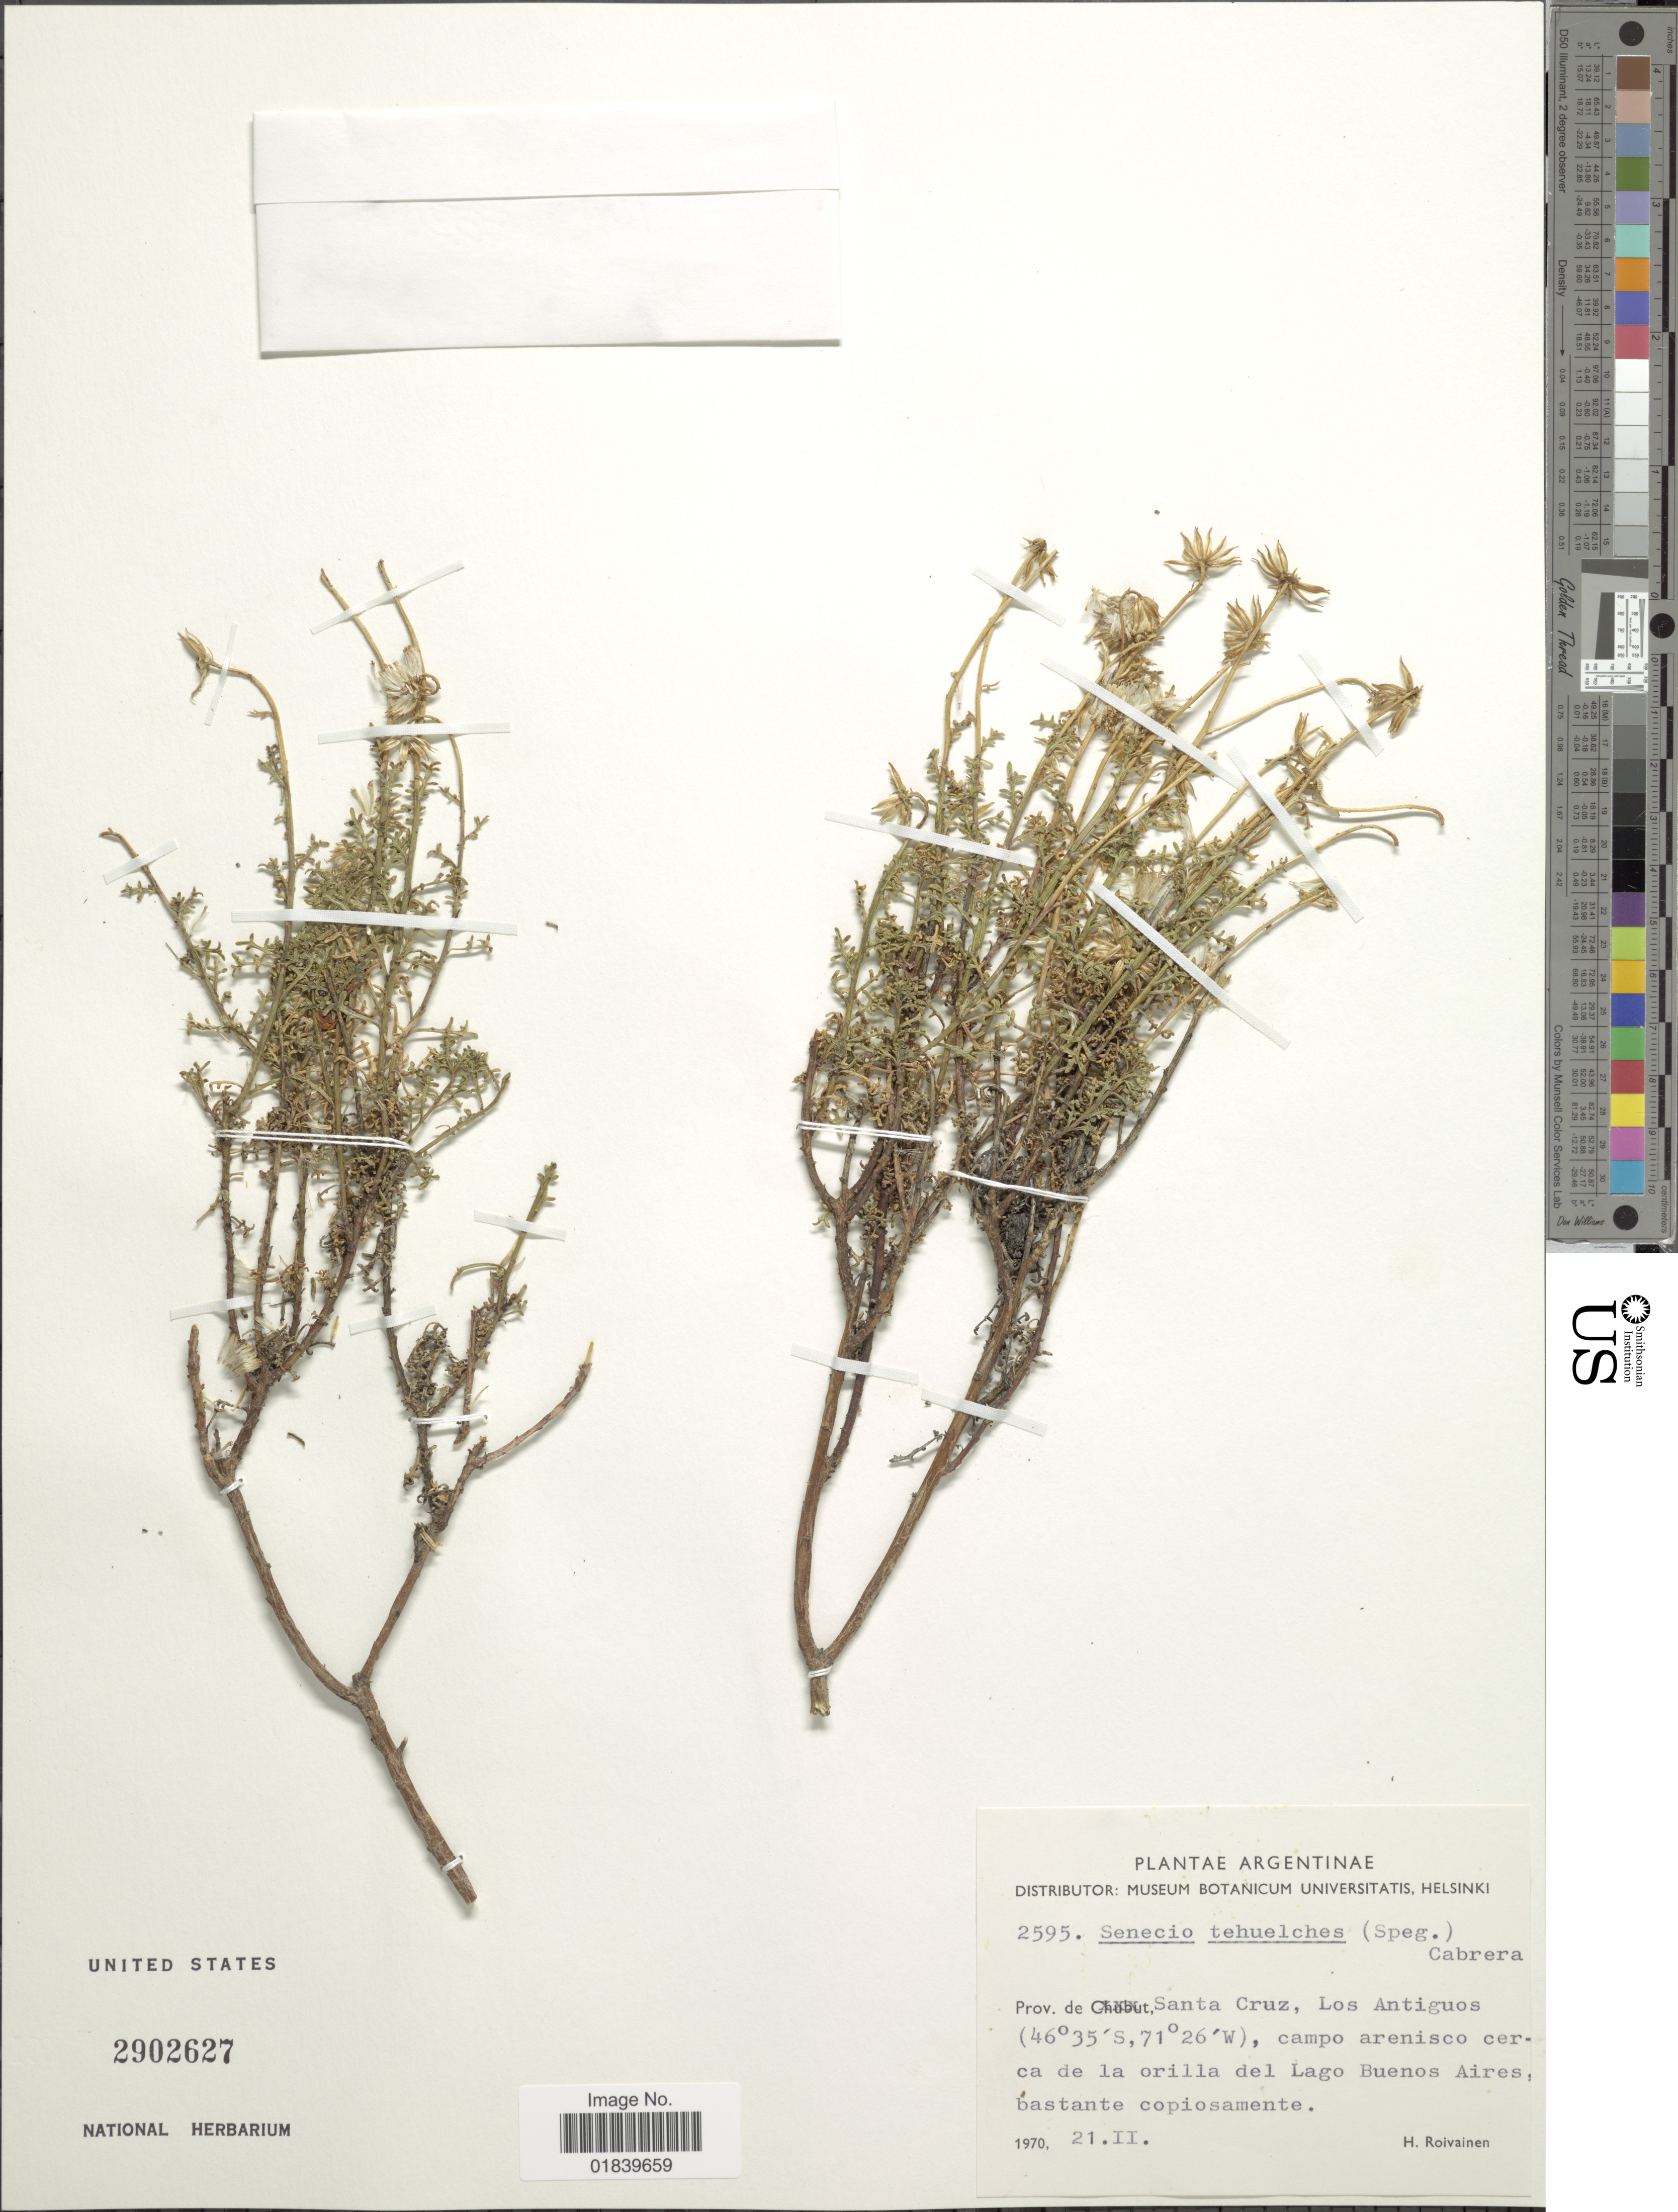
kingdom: Plantae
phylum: Tracheophyta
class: Magnoliopsida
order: Asterales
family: Asteraceae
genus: Senecio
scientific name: Senecio tehuelches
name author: (Speg.) Cabrera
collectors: H. Roivainen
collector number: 2595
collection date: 1970-02-21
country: Argentina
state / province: Santa Cruz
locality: Prov. de Santa Cruz, Los Antiguos, campo arenisco cerca de la orilla del Lago Buenos Aires.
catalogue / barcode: US 2902627